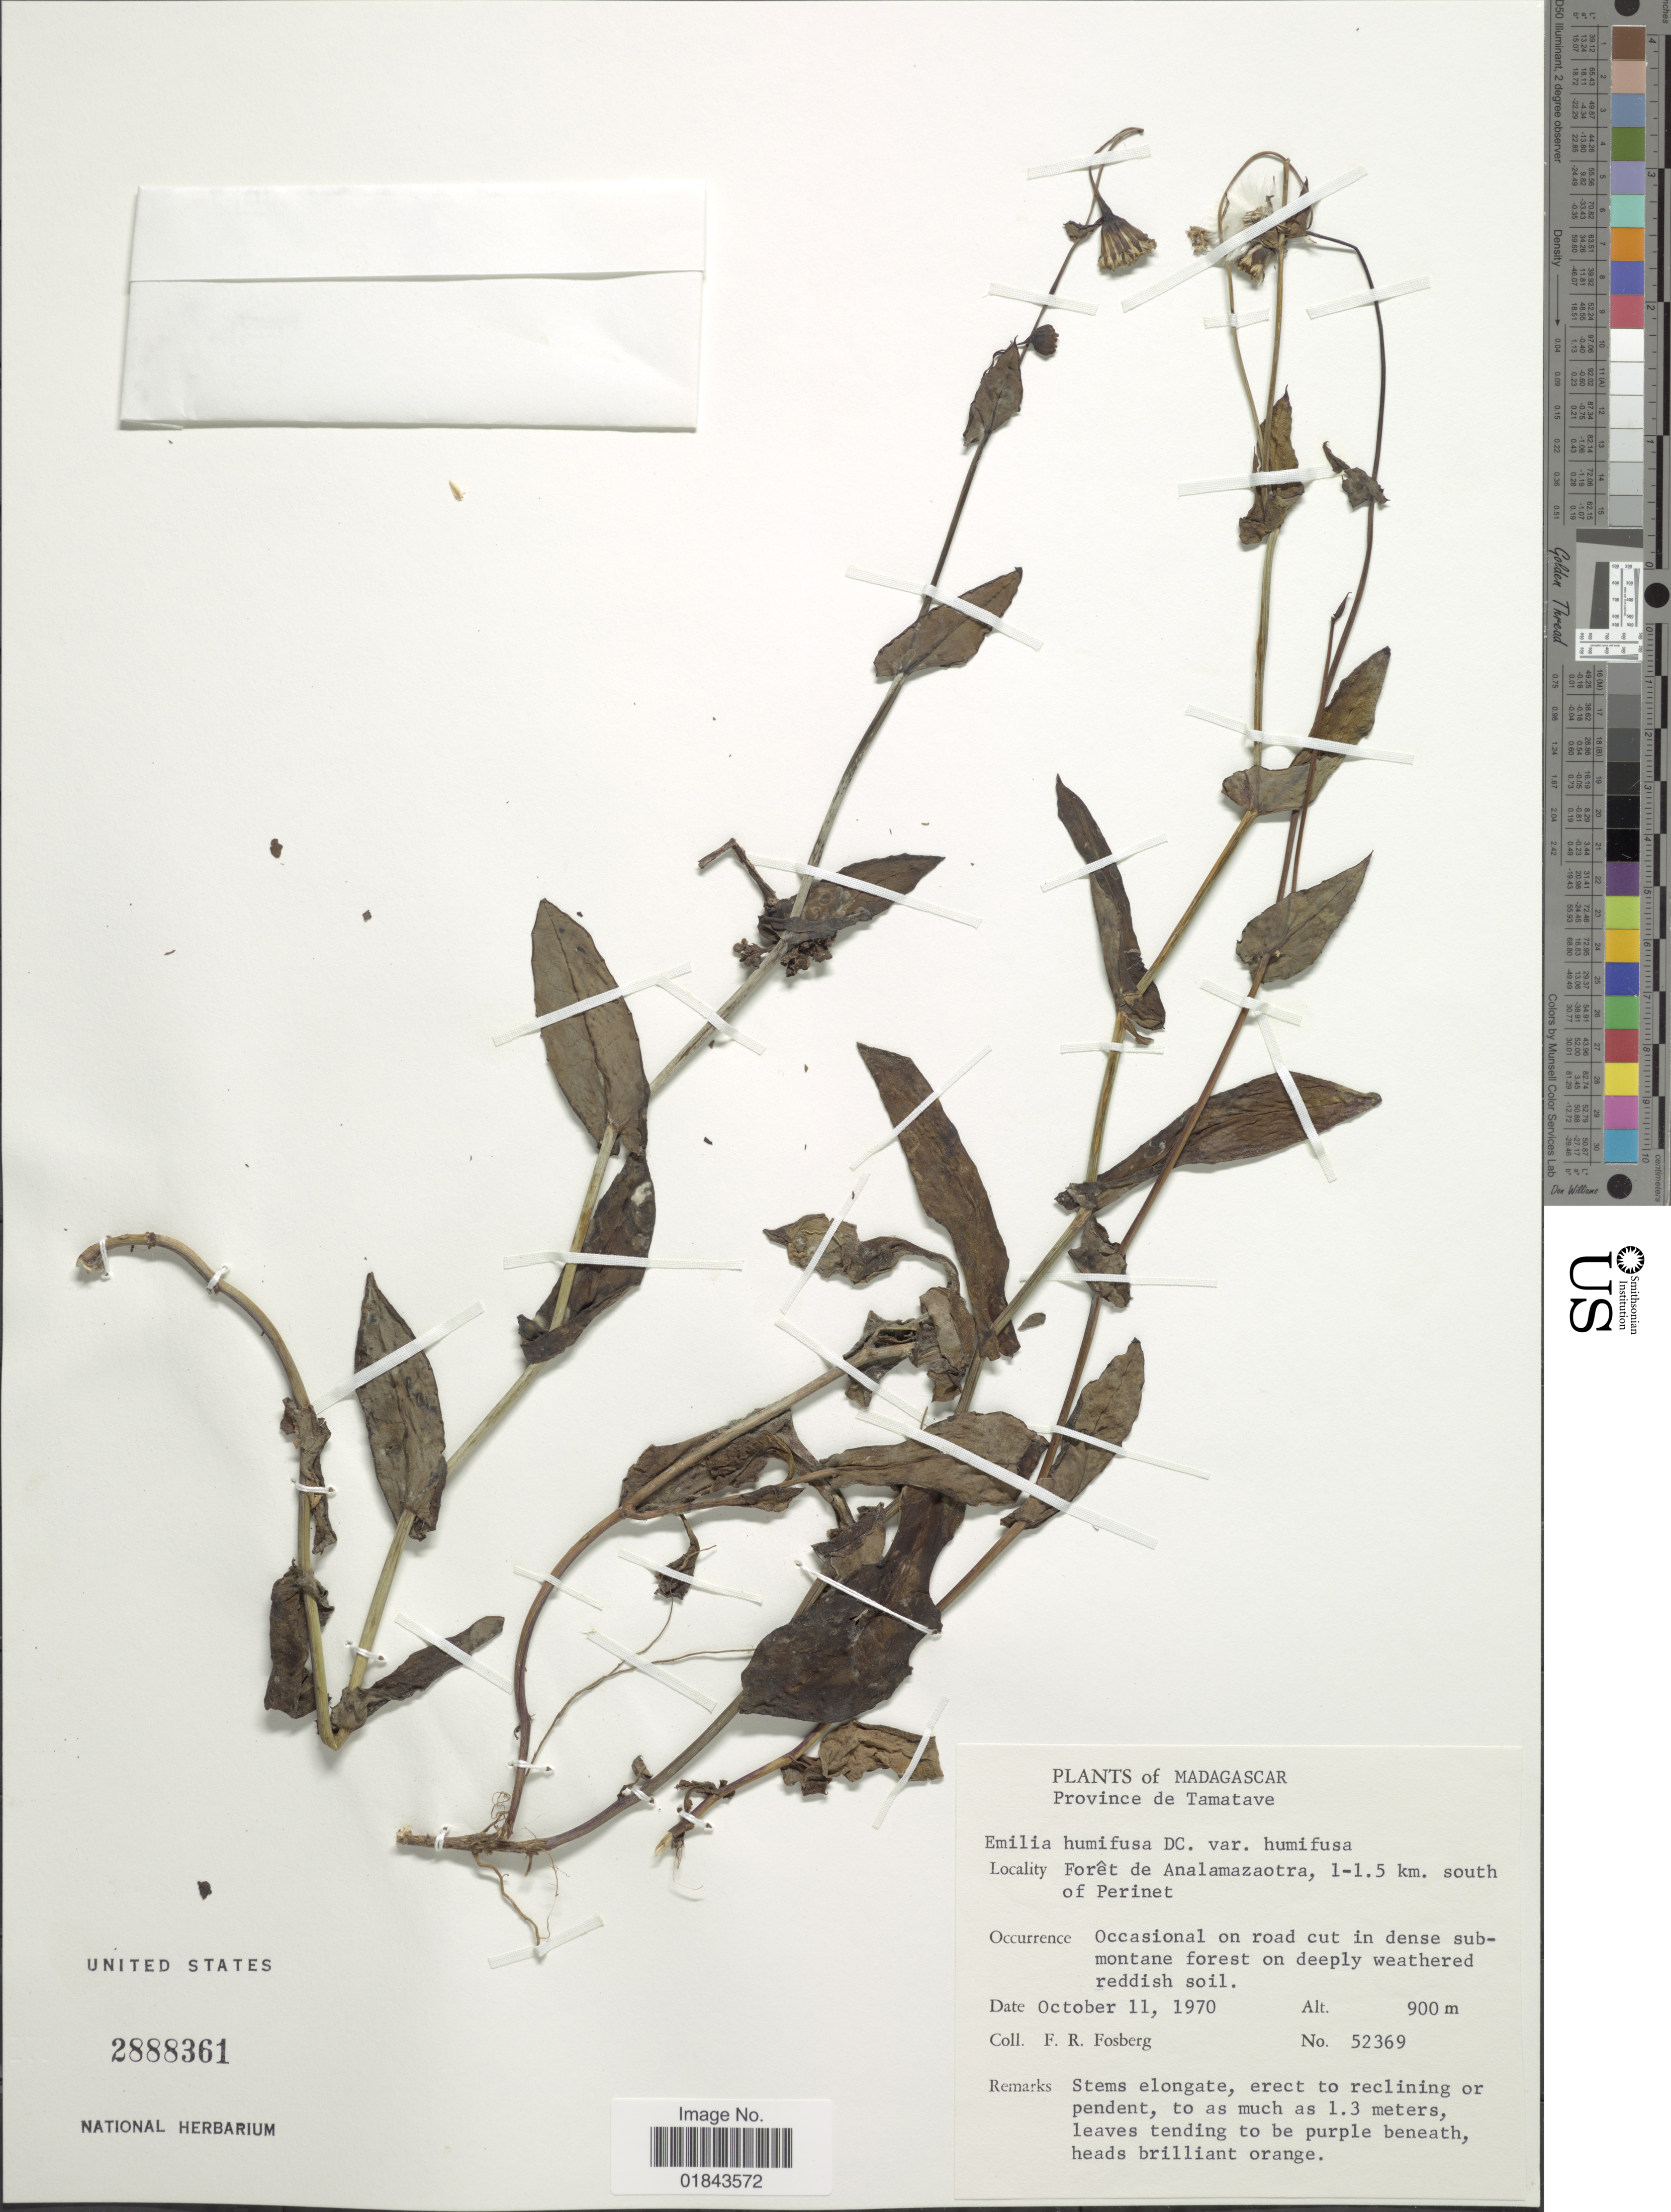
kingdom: Plantae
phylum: Tracheophyta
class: Magnoliopsida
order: Asterales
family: Asteraceae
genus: Emilia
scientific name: Emilia humifusa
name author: DC.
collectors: F. R. Fosberg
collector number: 52369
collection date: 1970-10-11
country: Madagascar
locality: Province de Tamatave, Foret de Analamazaotra, 1-1.5 km. south of Perinet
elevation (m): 900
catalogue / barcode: US 2888361